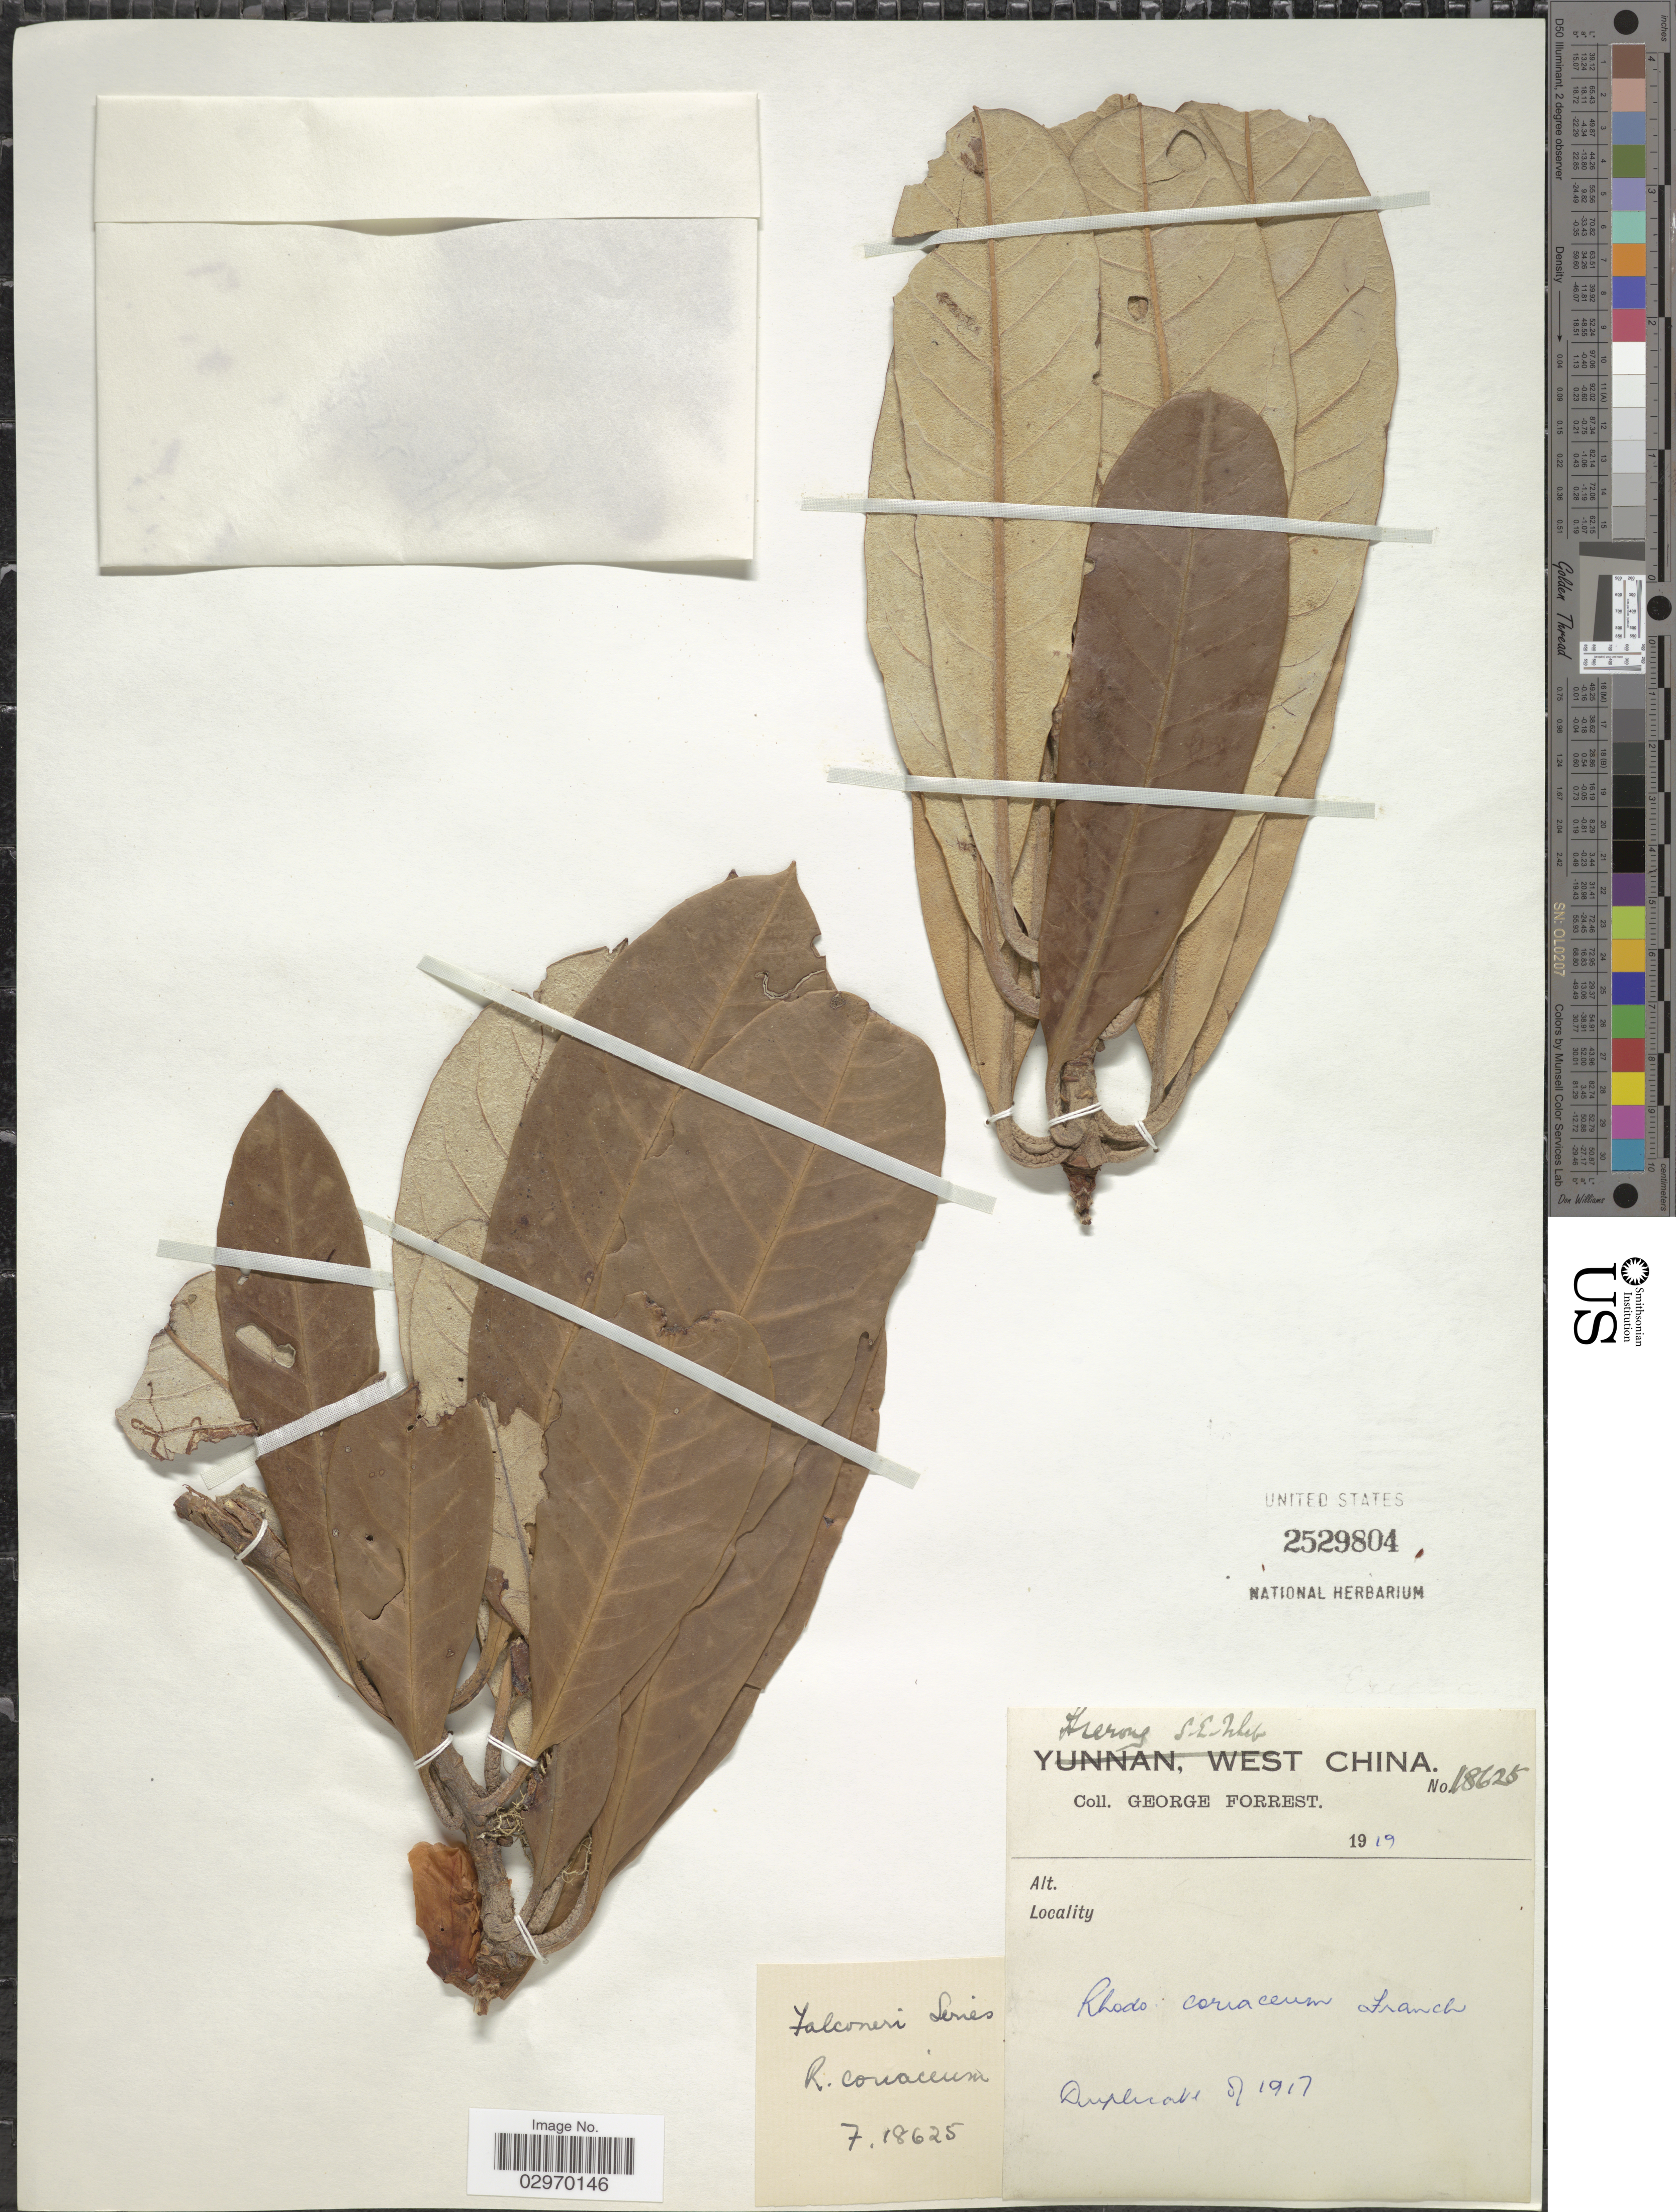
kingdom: Plantae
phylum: Tracheophyta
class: Magnoliopsida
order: Ericales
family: Ericaceae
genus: Rhododendron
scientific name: Rhododendron coriaceum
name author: Franch.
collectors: G. Forrest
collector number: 18625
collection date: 1919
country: China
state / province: Xizang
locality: Tsarong, S.E. Tibet.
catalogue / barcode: US 2529804